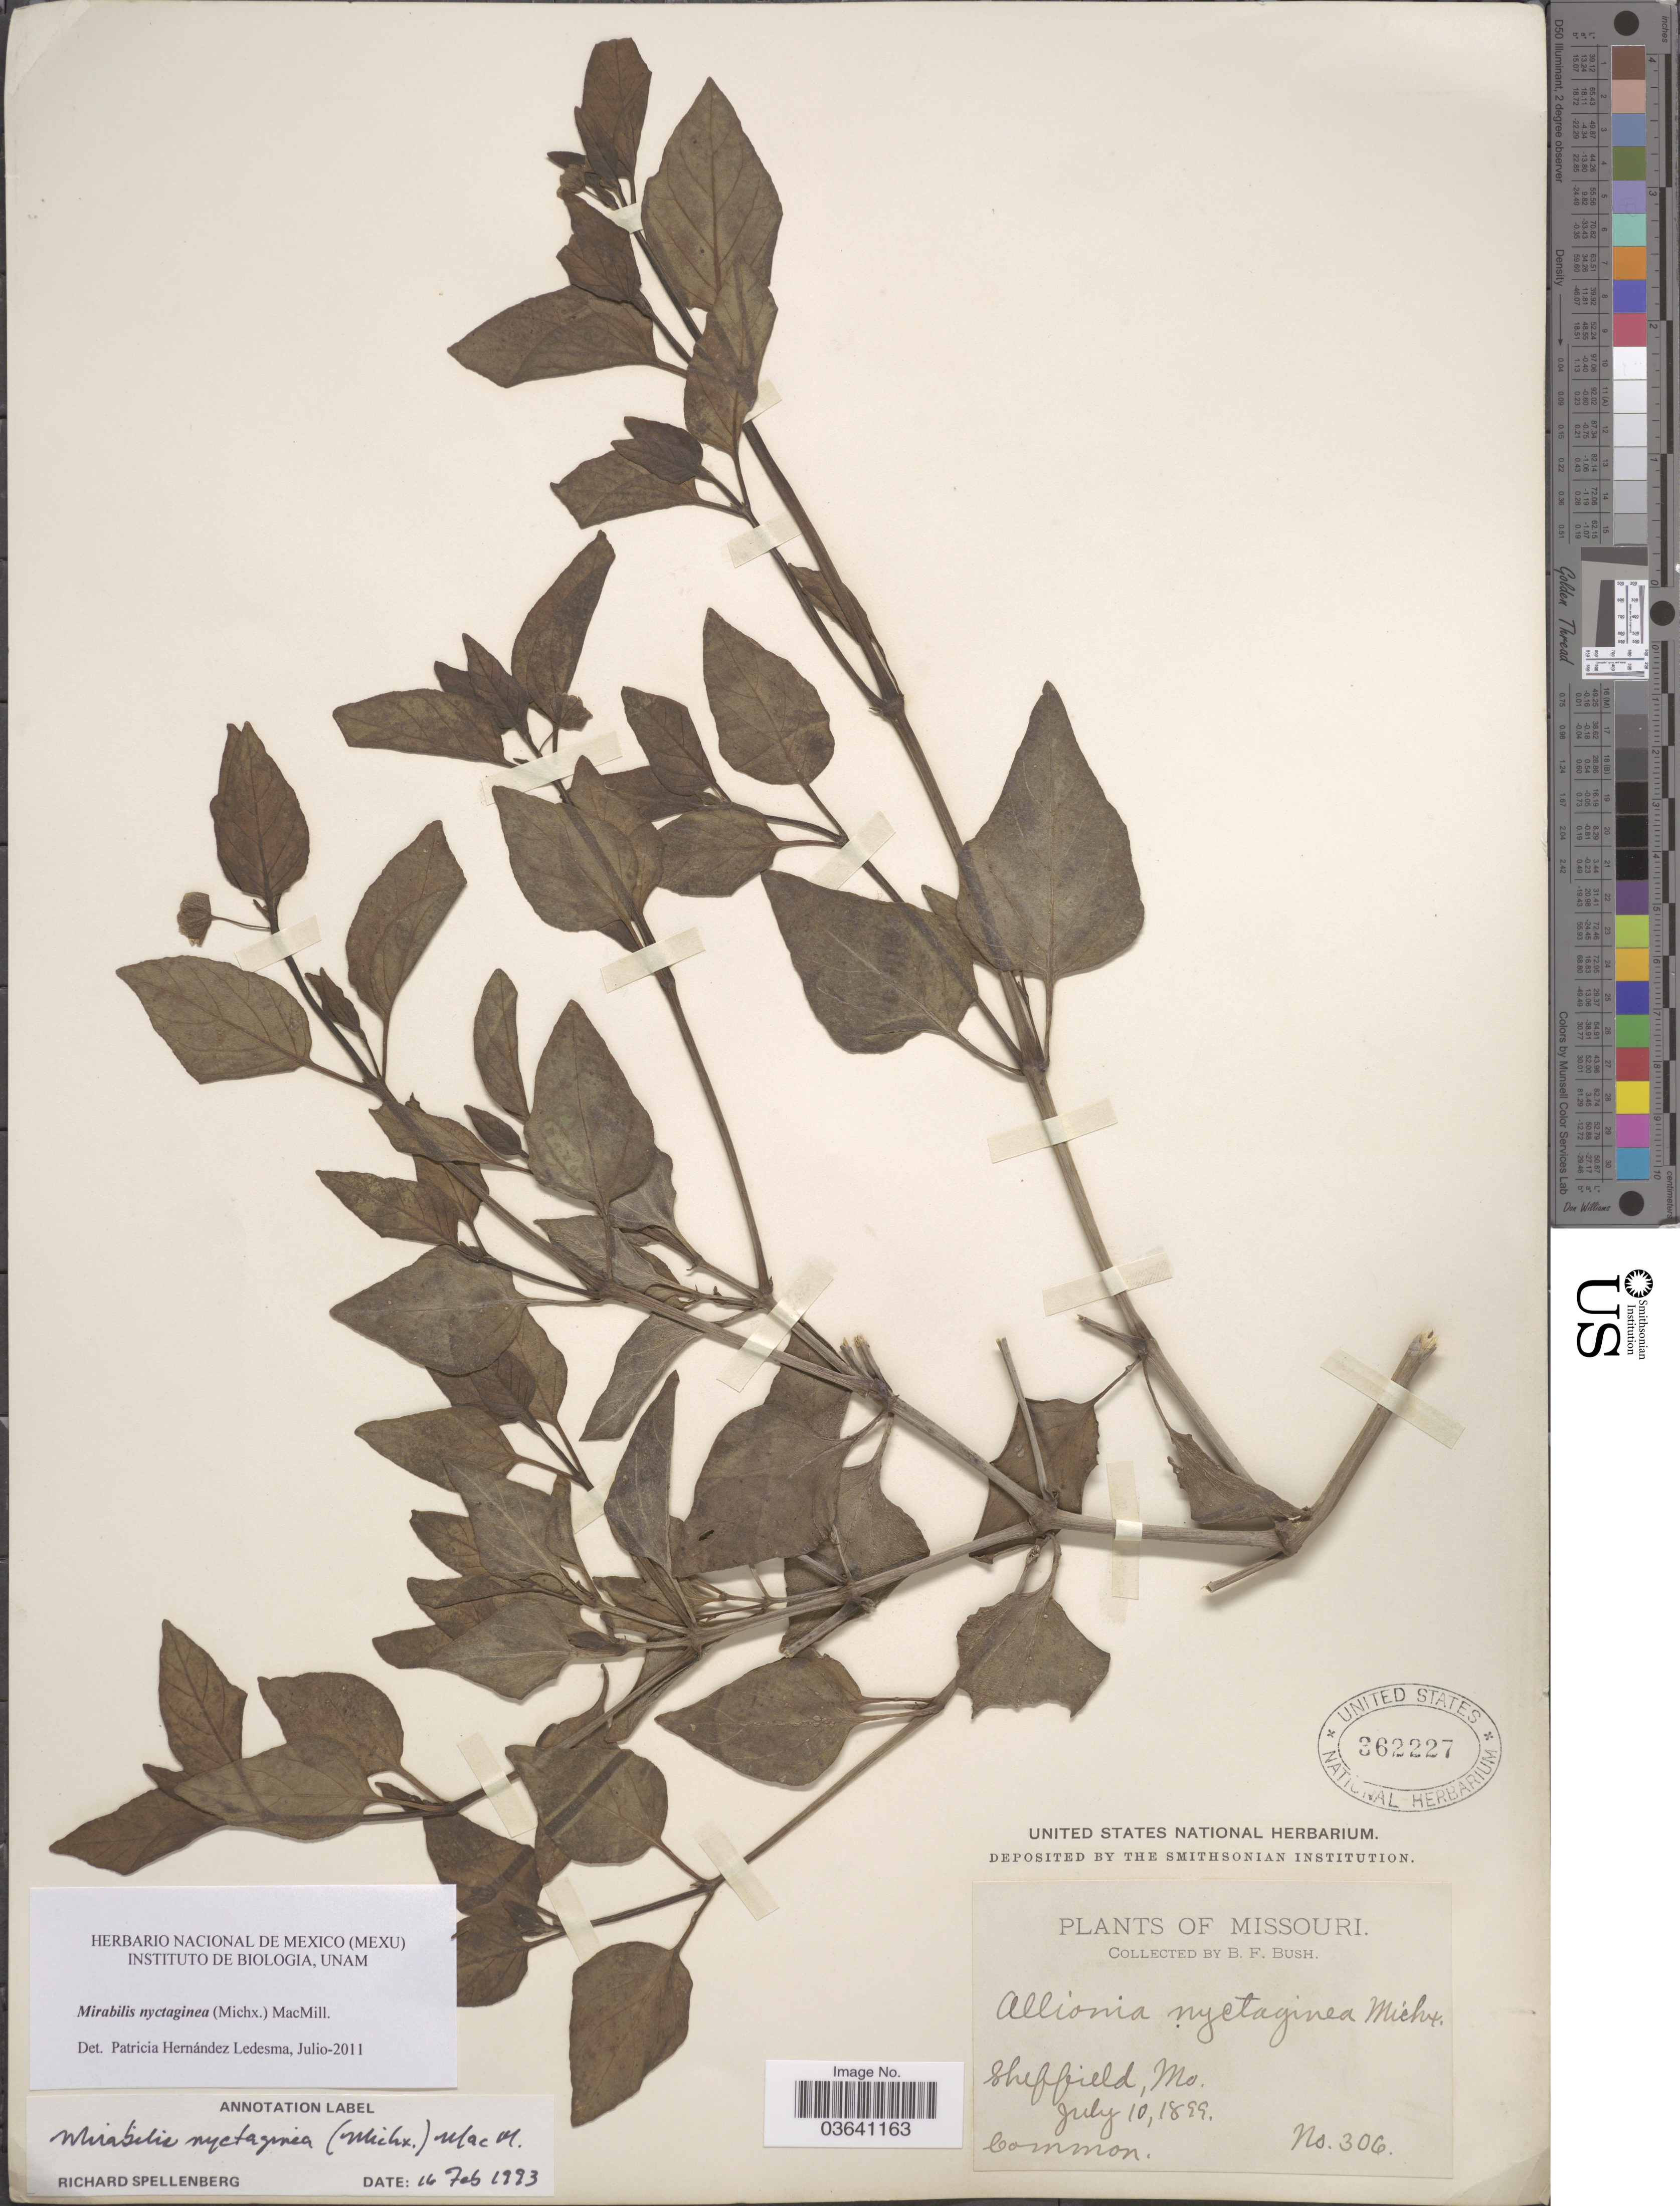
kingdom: Plantae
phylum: Tracheophyta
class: Magnoliopsida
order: Caryophyllales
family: Nyctaginaceae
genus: Mirabilis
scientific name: Mirabilis nyctaginea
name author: (Michx.) MacMill.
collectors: B. F. Bush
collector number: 306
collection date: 1899-07-10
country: United States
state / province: Missouri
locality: Sheffield.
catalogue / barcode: US 362227